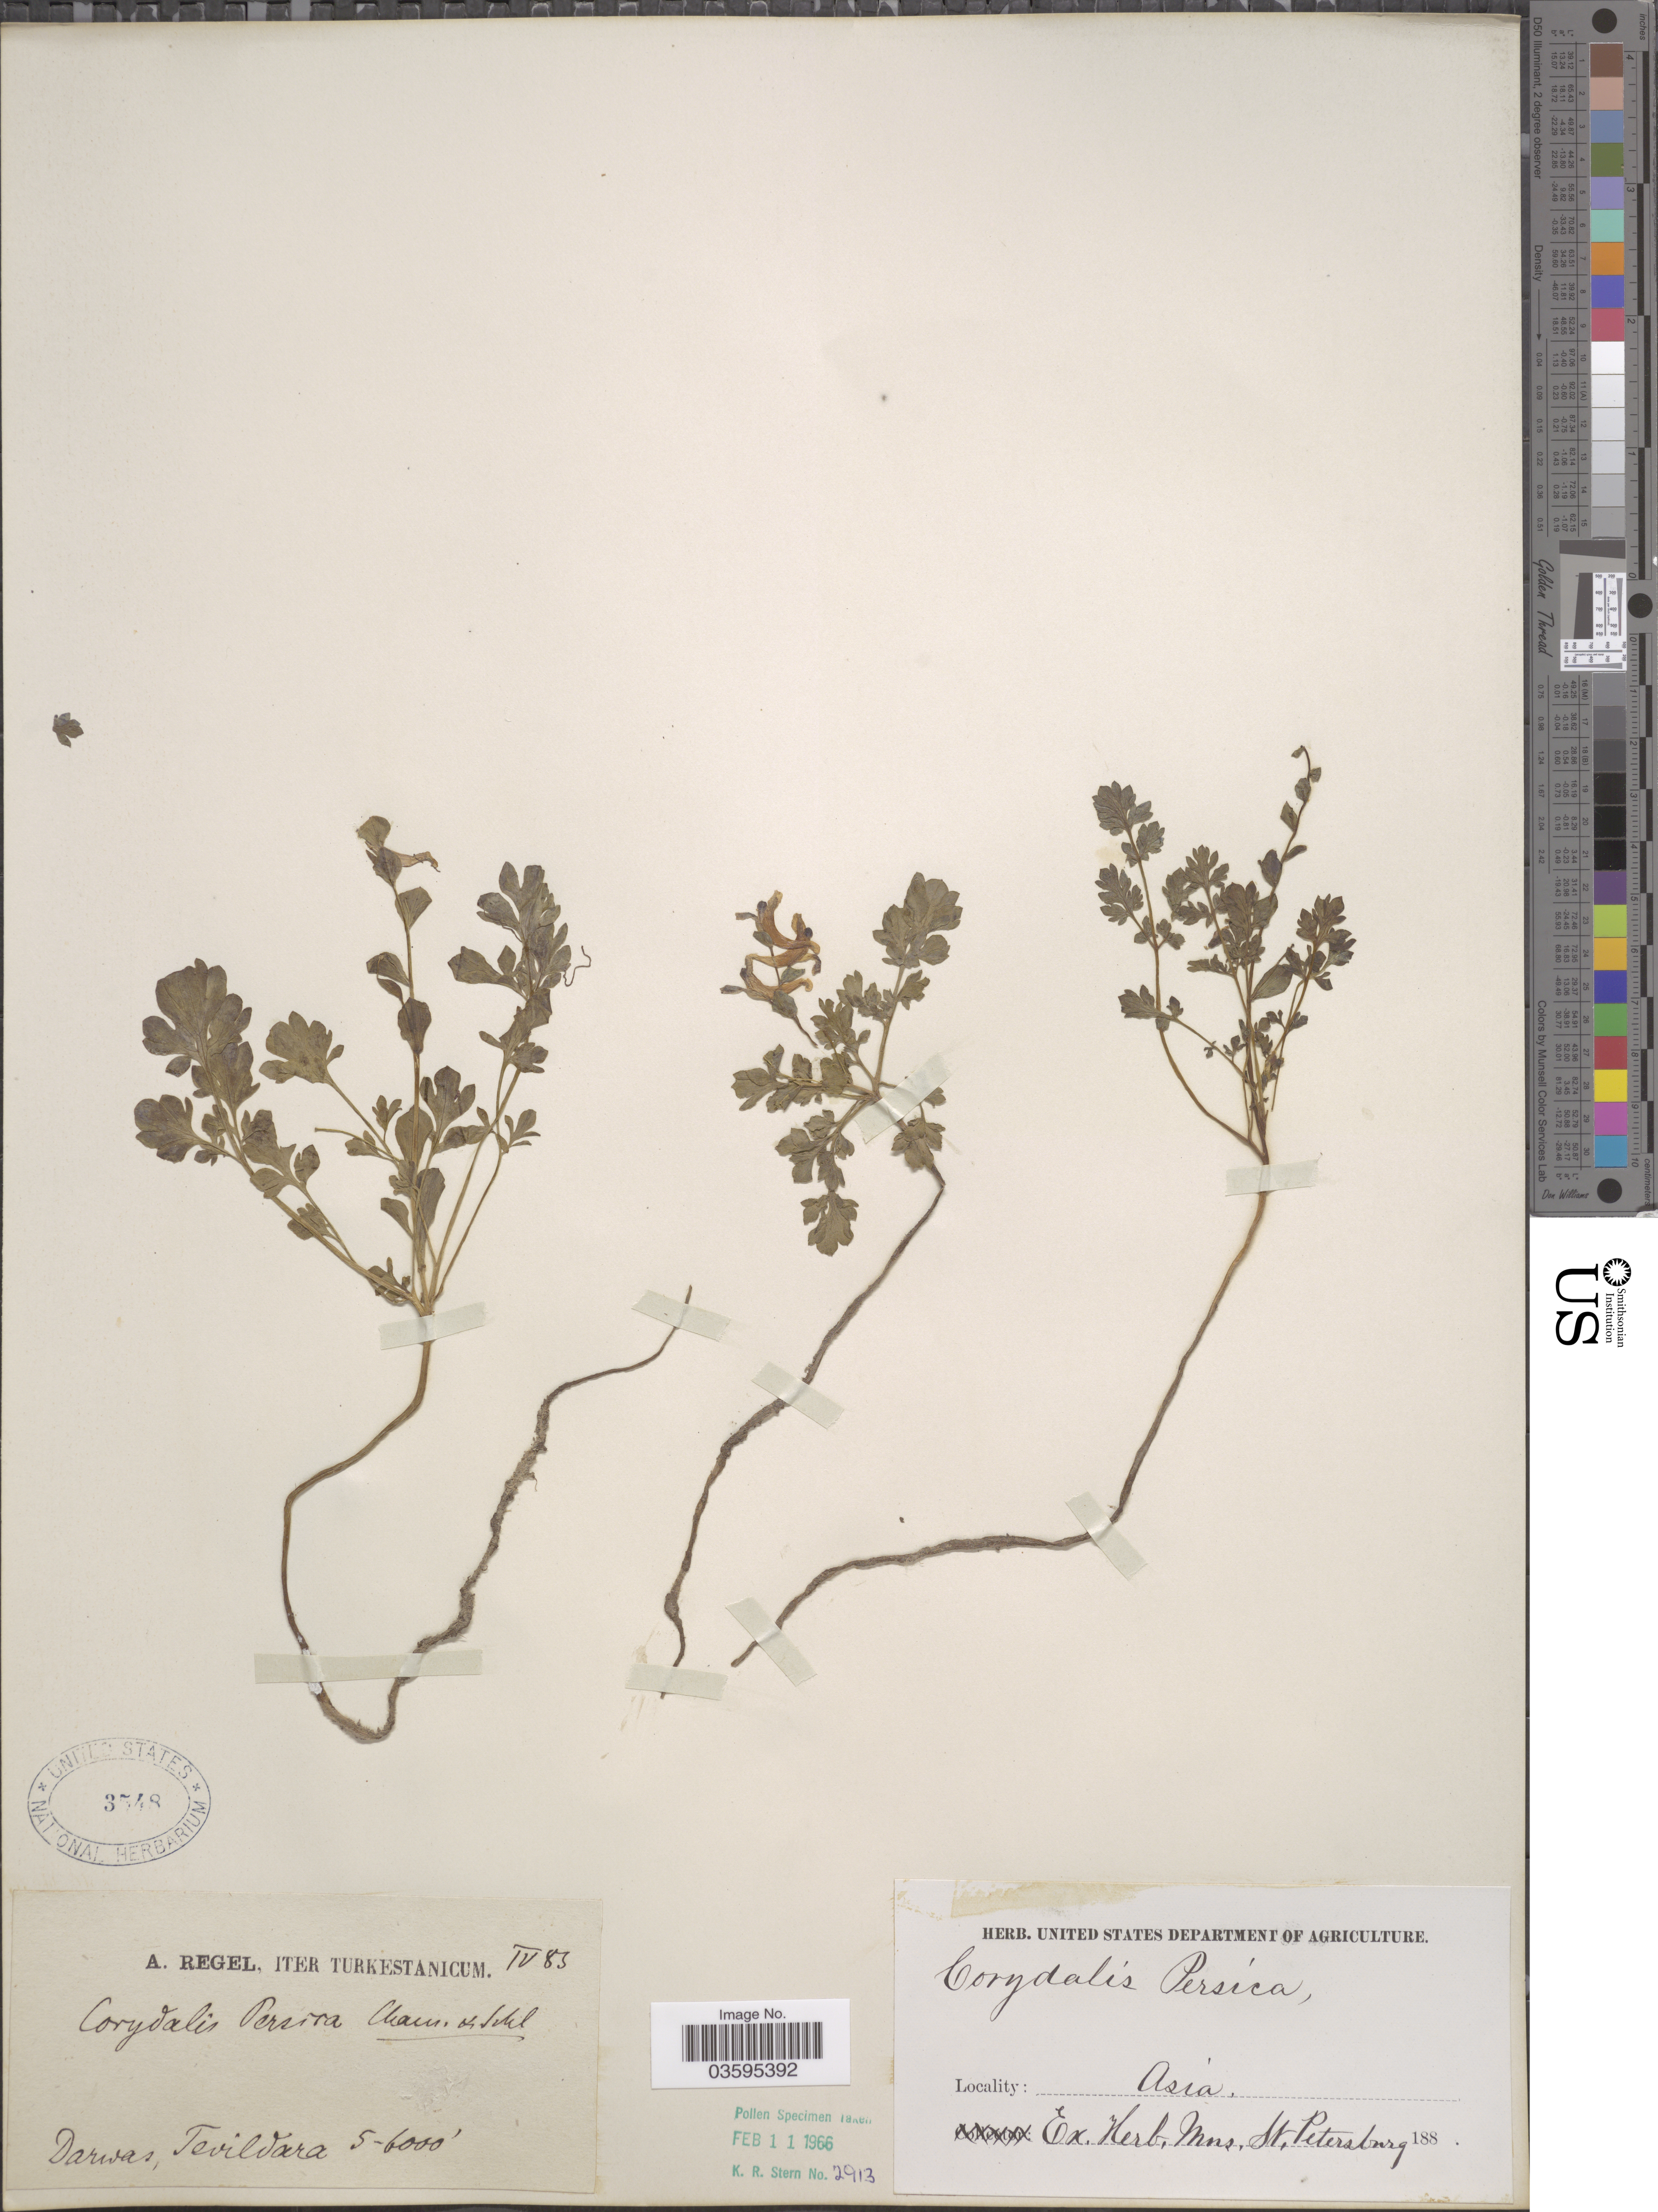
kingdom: Plantae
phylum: Tracheophyta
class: Magnoliopsida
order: Ranunculales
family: Papaveraceae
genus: Corydalis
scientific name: Corydalis persica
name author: Cham. & Schltdl.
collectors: A. Regel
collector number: IV85*?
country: Tajikistan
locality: Iter Turkestanicum. Darwas, Tevildara. Asia.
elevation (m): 1524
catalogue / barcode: US 3548